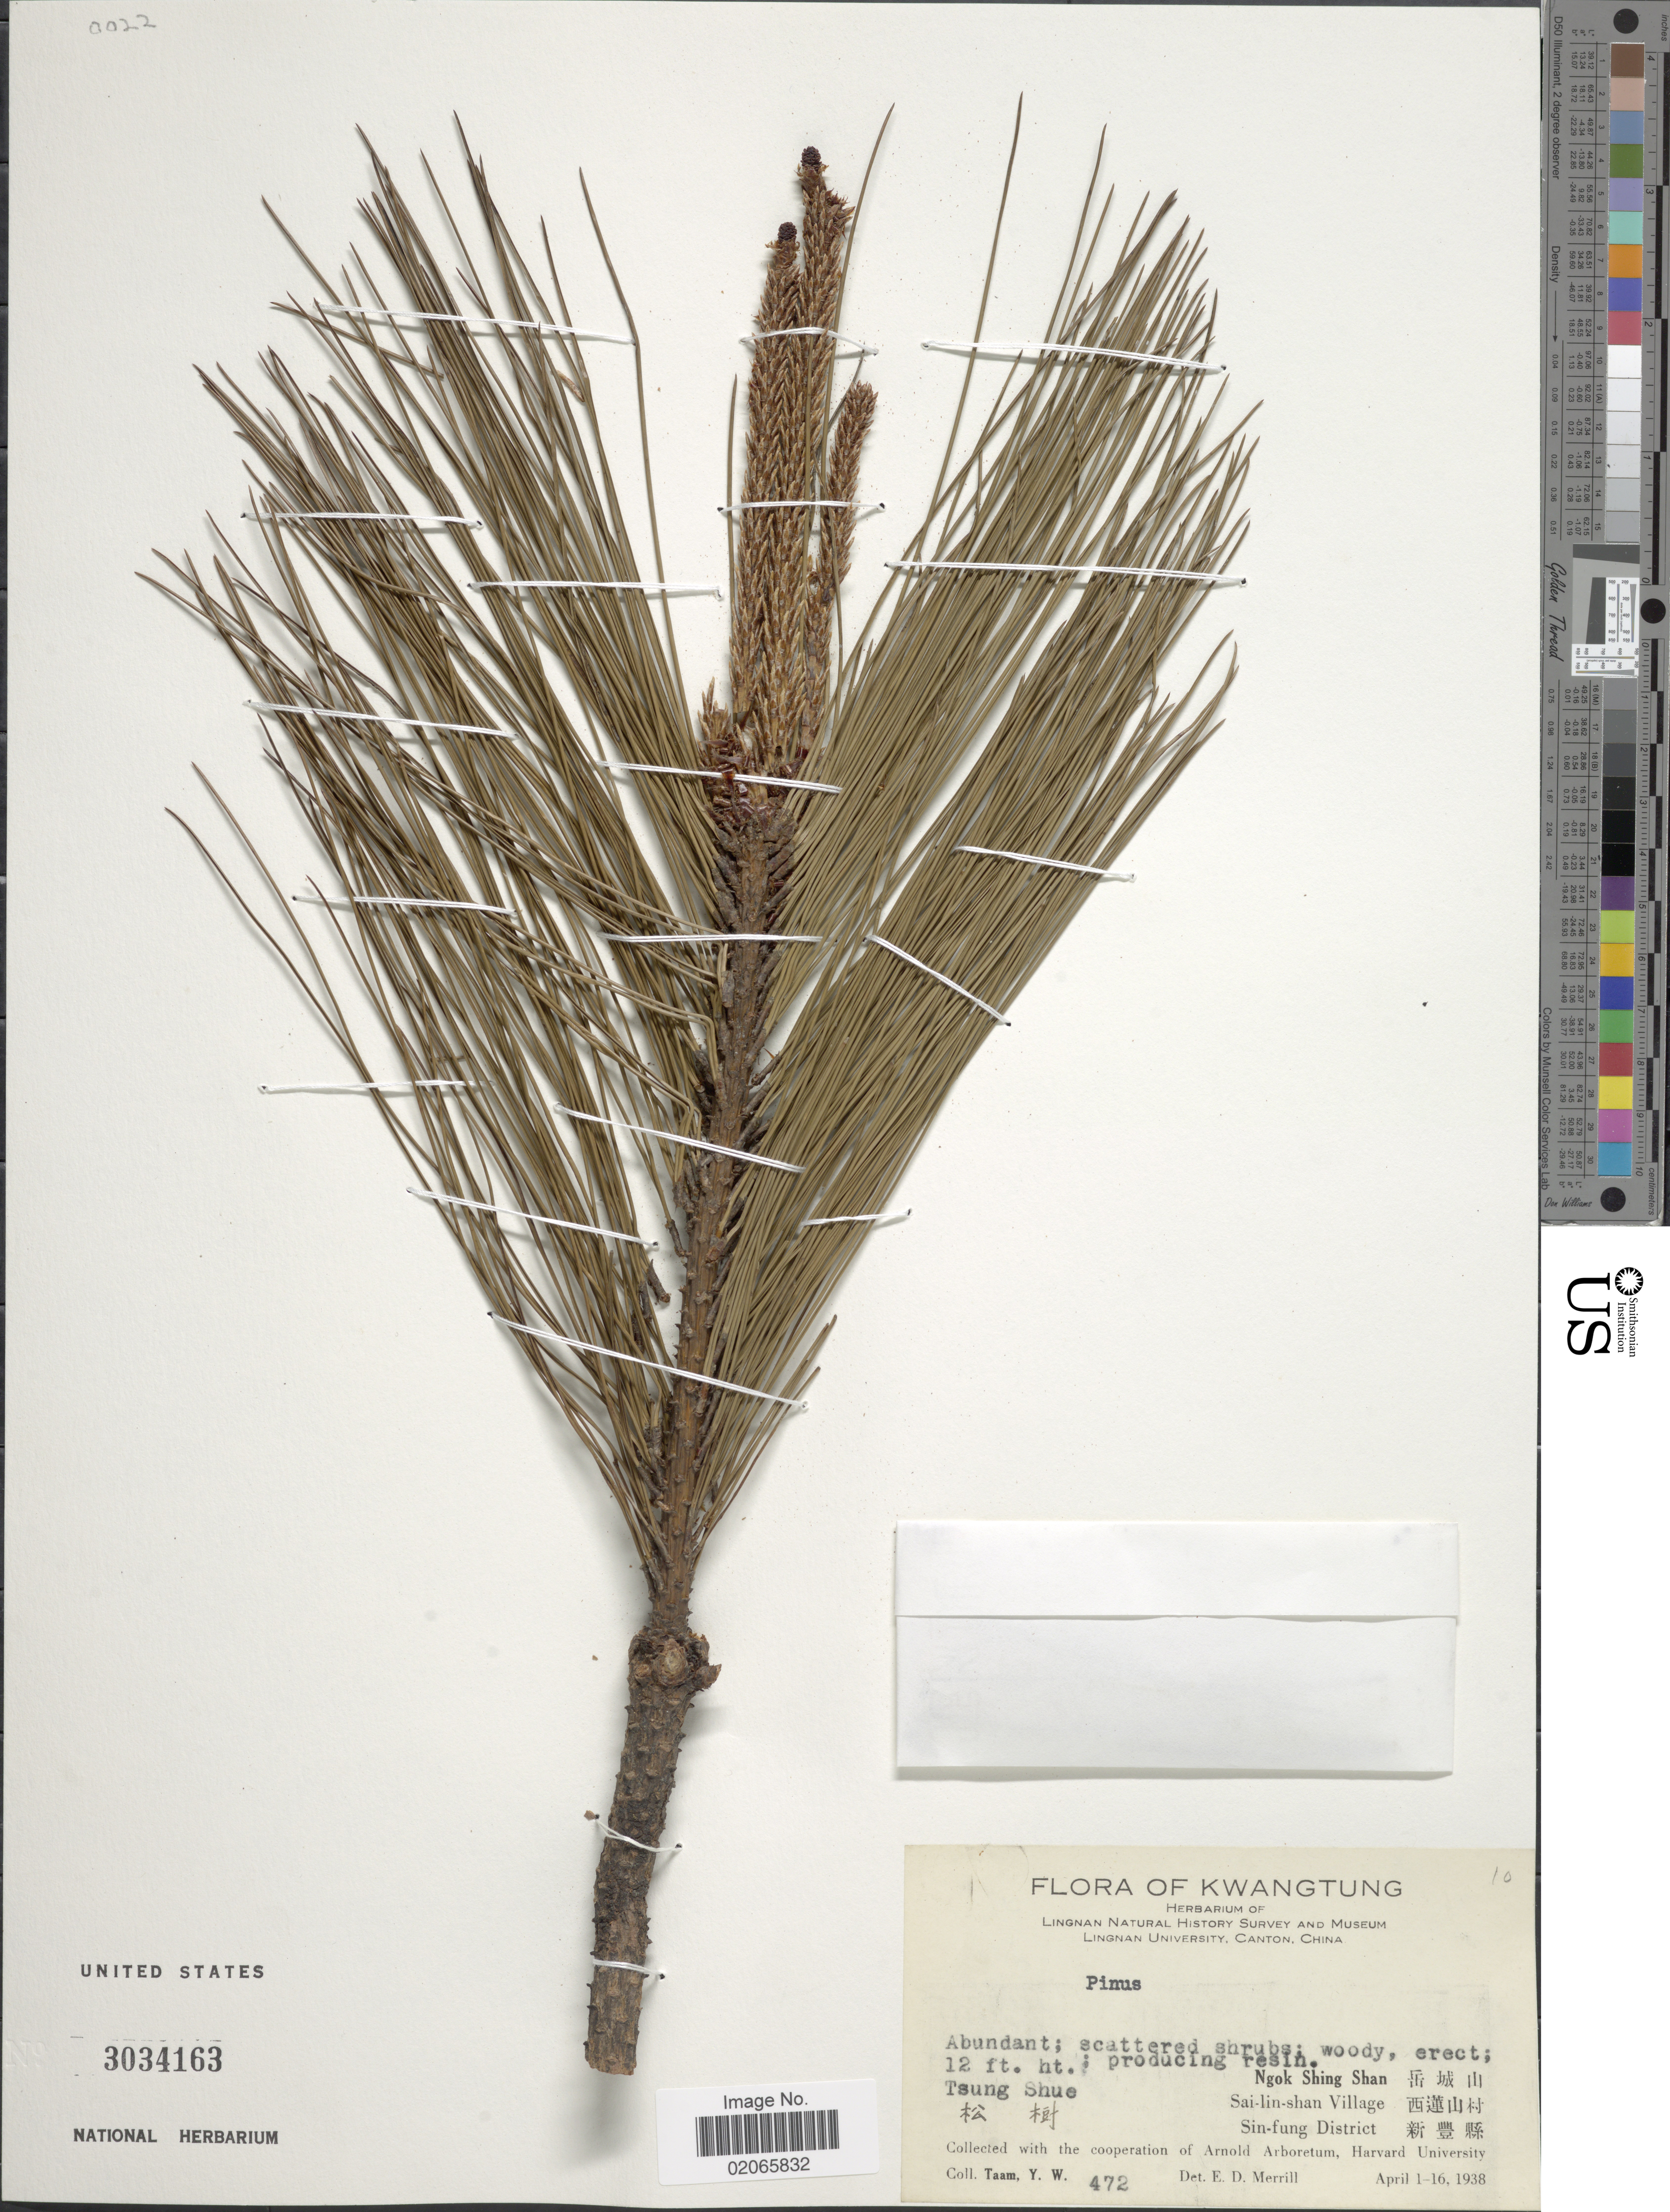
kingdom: Plantae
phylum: Tracheophyta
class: Pinopsida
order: Pinales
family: Pinaceae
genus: Pinus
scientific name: Pinus sp.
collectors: Y. W. Taam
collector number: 472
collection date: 1938-04-01/1938-04-16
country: China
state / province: Guangdong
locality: Kwangtung. Tsung Shue. Ngok Shing Shan. Sai-lim-shan Village. Sin-fung District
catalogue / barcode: US 3034163